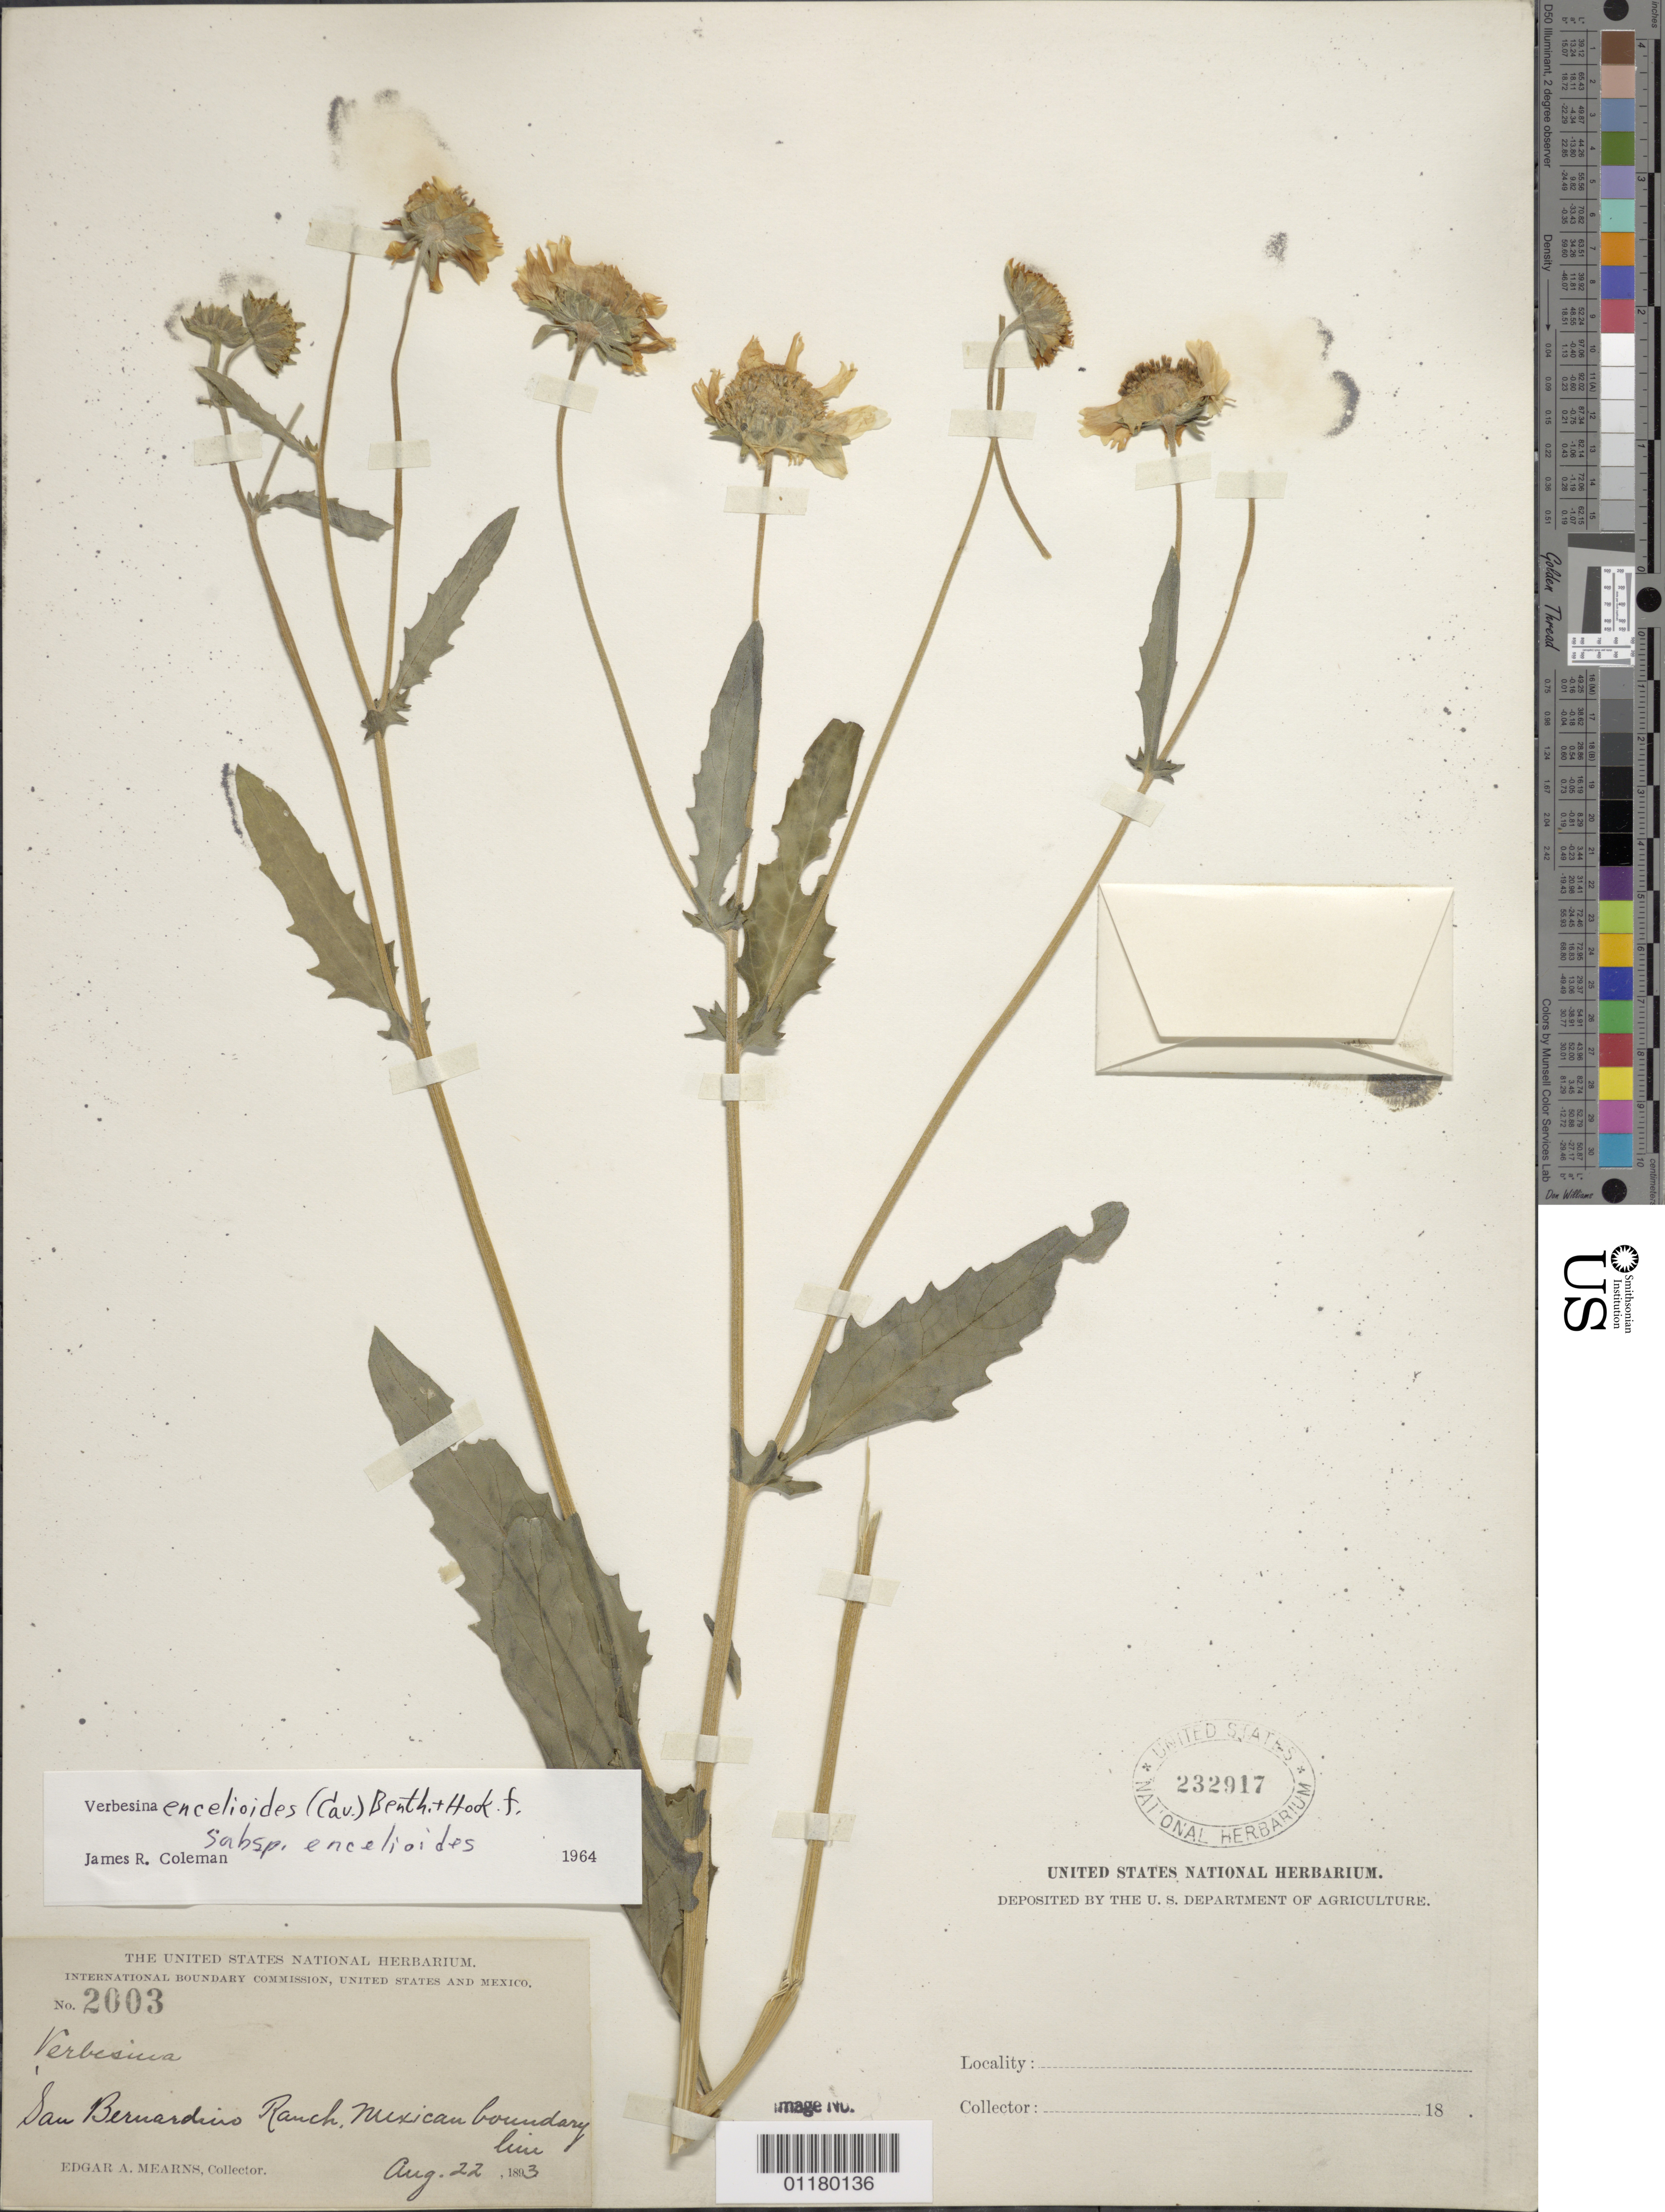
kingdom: Plantae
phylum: Tracheophyta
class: Magnoliopsida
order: Asterales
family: Asteraceae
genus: Verbesina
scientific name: Verbesina encelioides subsp. encelioides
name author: (Cav.) Benth. & Hook.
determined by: Coleman, J. R.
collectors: E. A. Mearns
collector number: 2003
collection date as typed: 22 Aug 1893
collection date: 1893-08-22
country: United States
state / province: Arizona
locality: San Bernardino Ranch, Mexican Boundary Line.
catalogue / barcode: US 232917